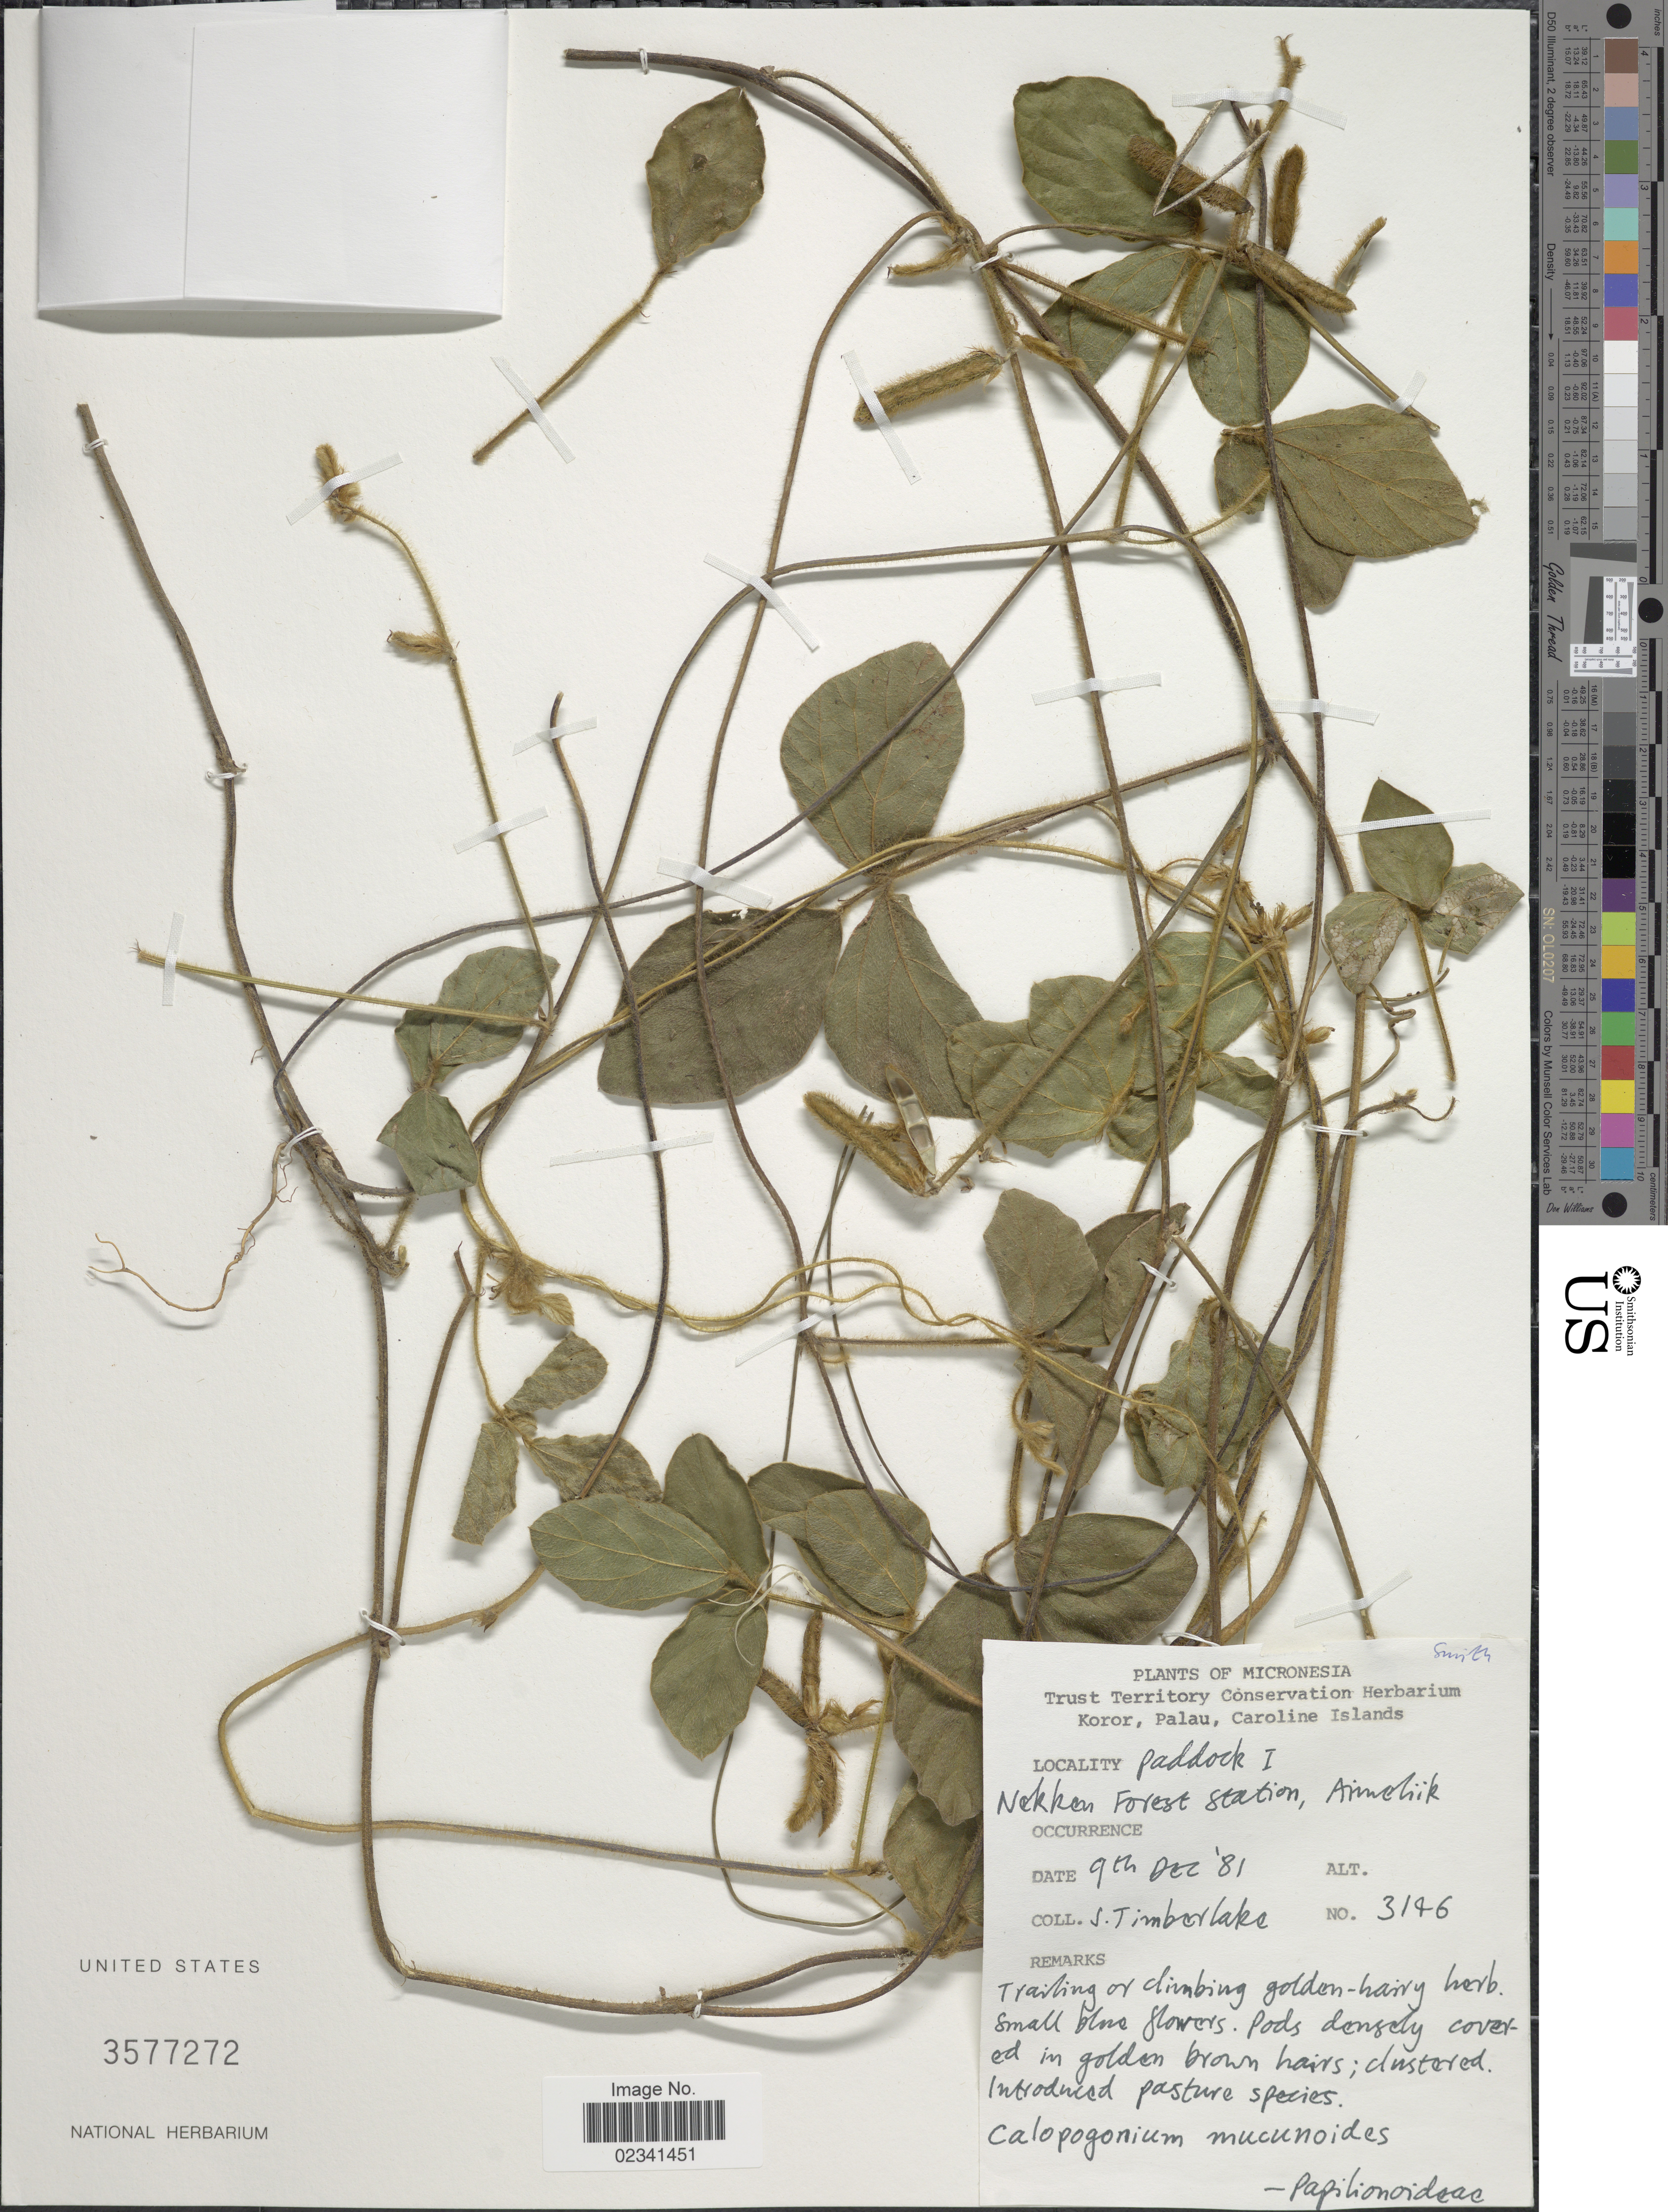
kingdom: Plantae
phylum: Tracheophyta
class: Magnoliopsida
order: Fabales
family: Fabaceae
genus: Calopogonium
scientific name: Calopogonium mucunoides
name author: Desv.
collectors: J. Timberlake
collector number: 3146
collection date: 1981-12-09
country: Palau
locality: Micronesia, Paddock I, Nekken Forest Station, Aimeliik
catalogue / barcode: US 3577272